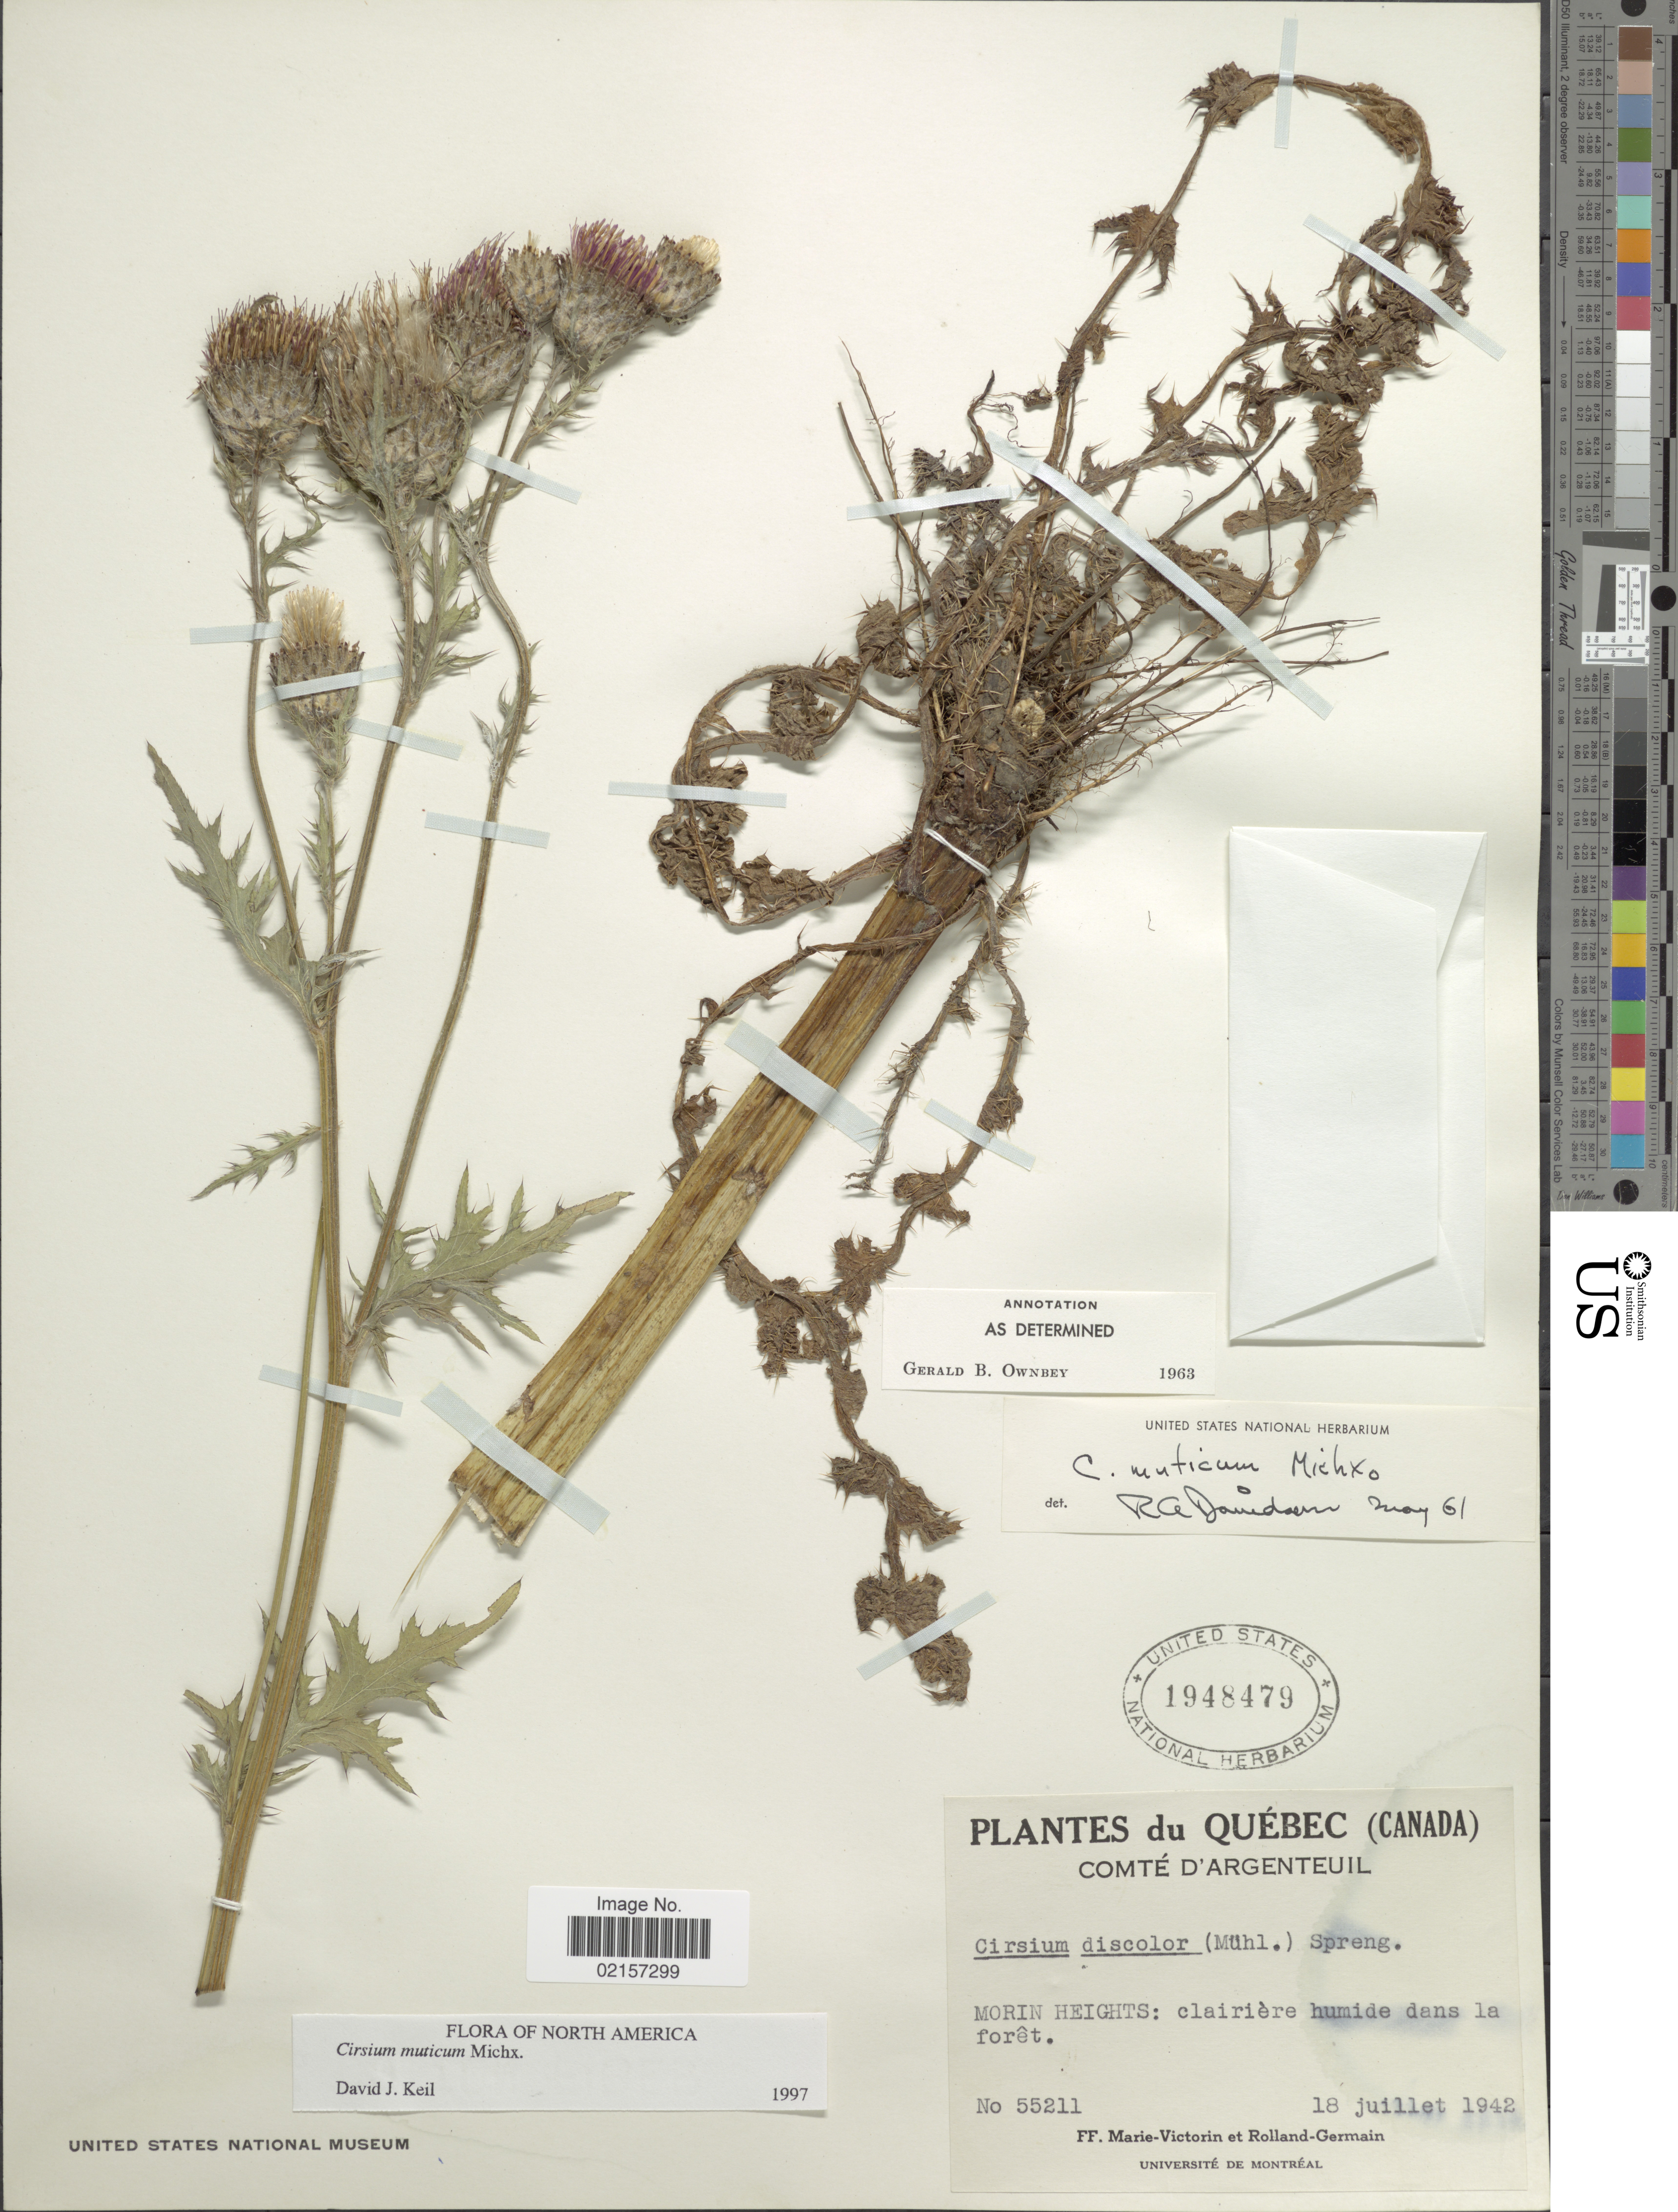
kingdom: Plantae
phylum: Tracheophyta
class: Magnoliopsida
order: Asterales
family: Asteraceae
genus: Cirsium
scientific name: Cirsium muticum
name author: Michx.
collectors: Fr. Marie-Victorin & Rolland-Germain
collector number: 55111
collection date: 1942-07-18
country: Canada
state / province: Quebec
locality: Comté D'argenteuil, Morin Heights: clairiére humide dans la forêt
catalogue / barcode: US 1948479